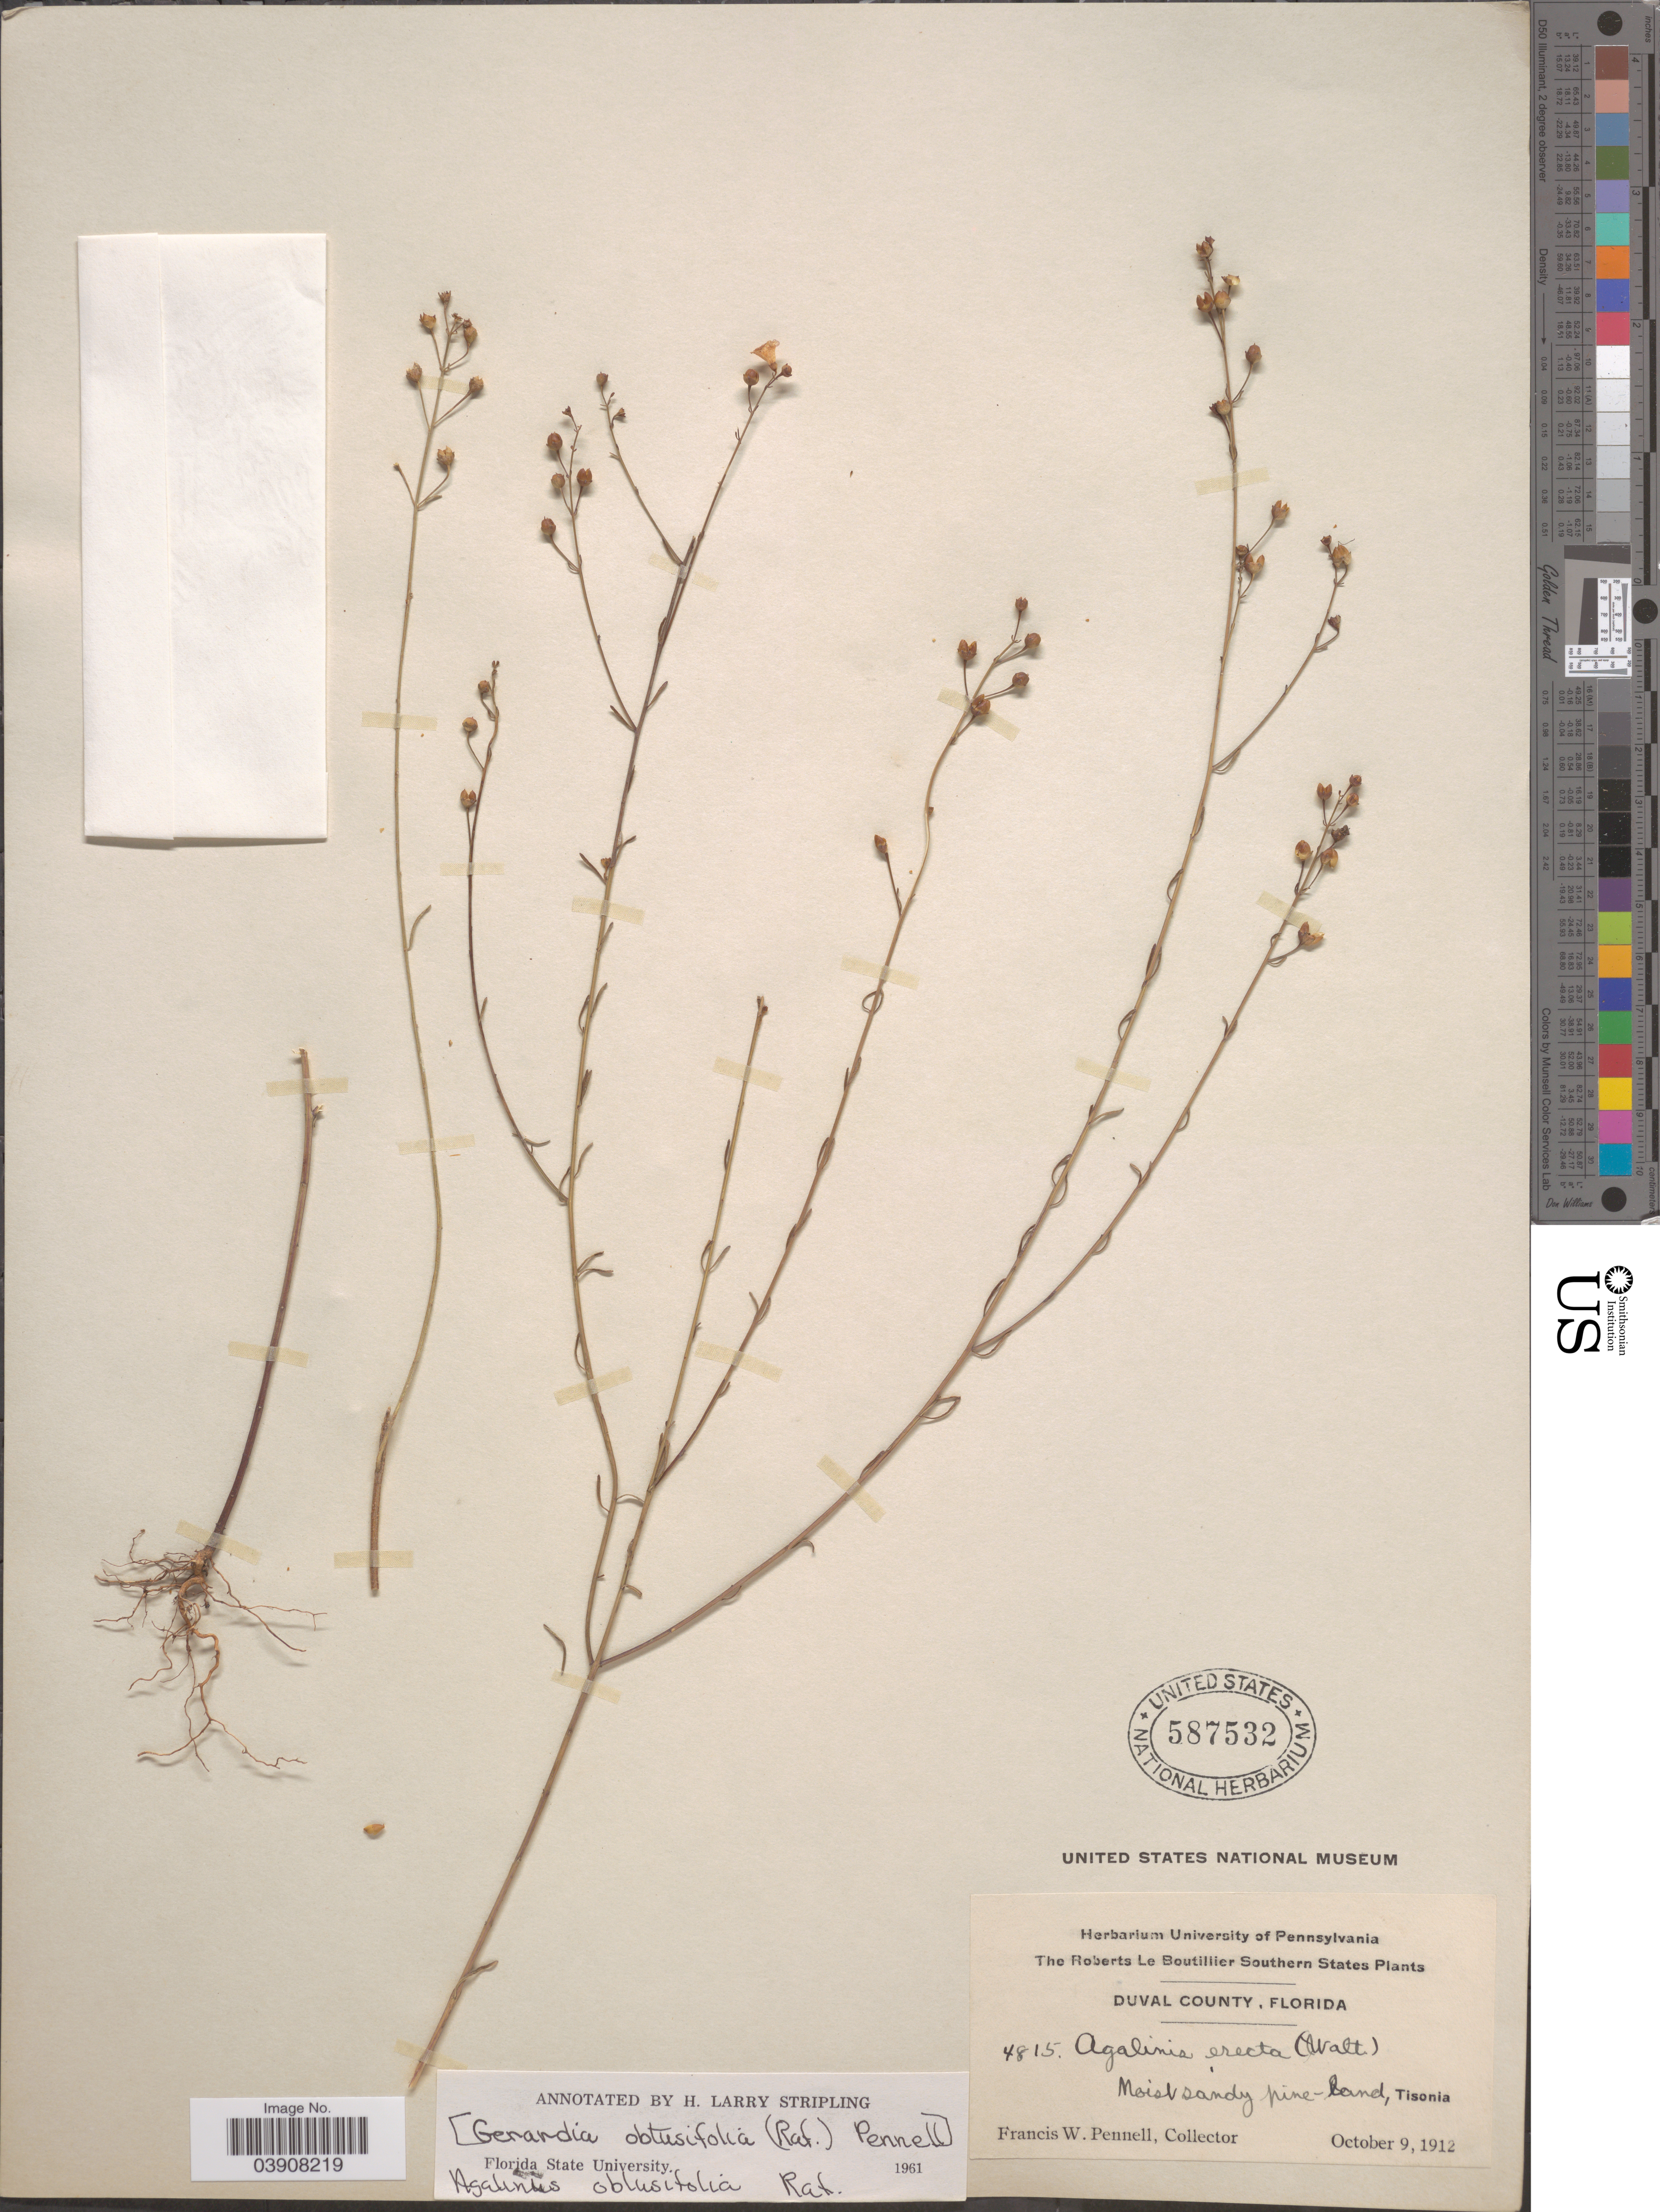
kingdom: Plantae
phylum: Tracheophyta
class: Magnoliopsida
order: Lamiales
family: Orobanchaceae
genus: Agalinis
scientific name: Agalinis obtusifolia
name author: Raf.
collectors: F. W. Pennell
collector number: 4815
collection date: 1912-10-09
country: United States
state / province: Florida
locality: Southern States. Duval County. Moist sandy pine-land, Tisonia.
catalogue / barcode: US 587532